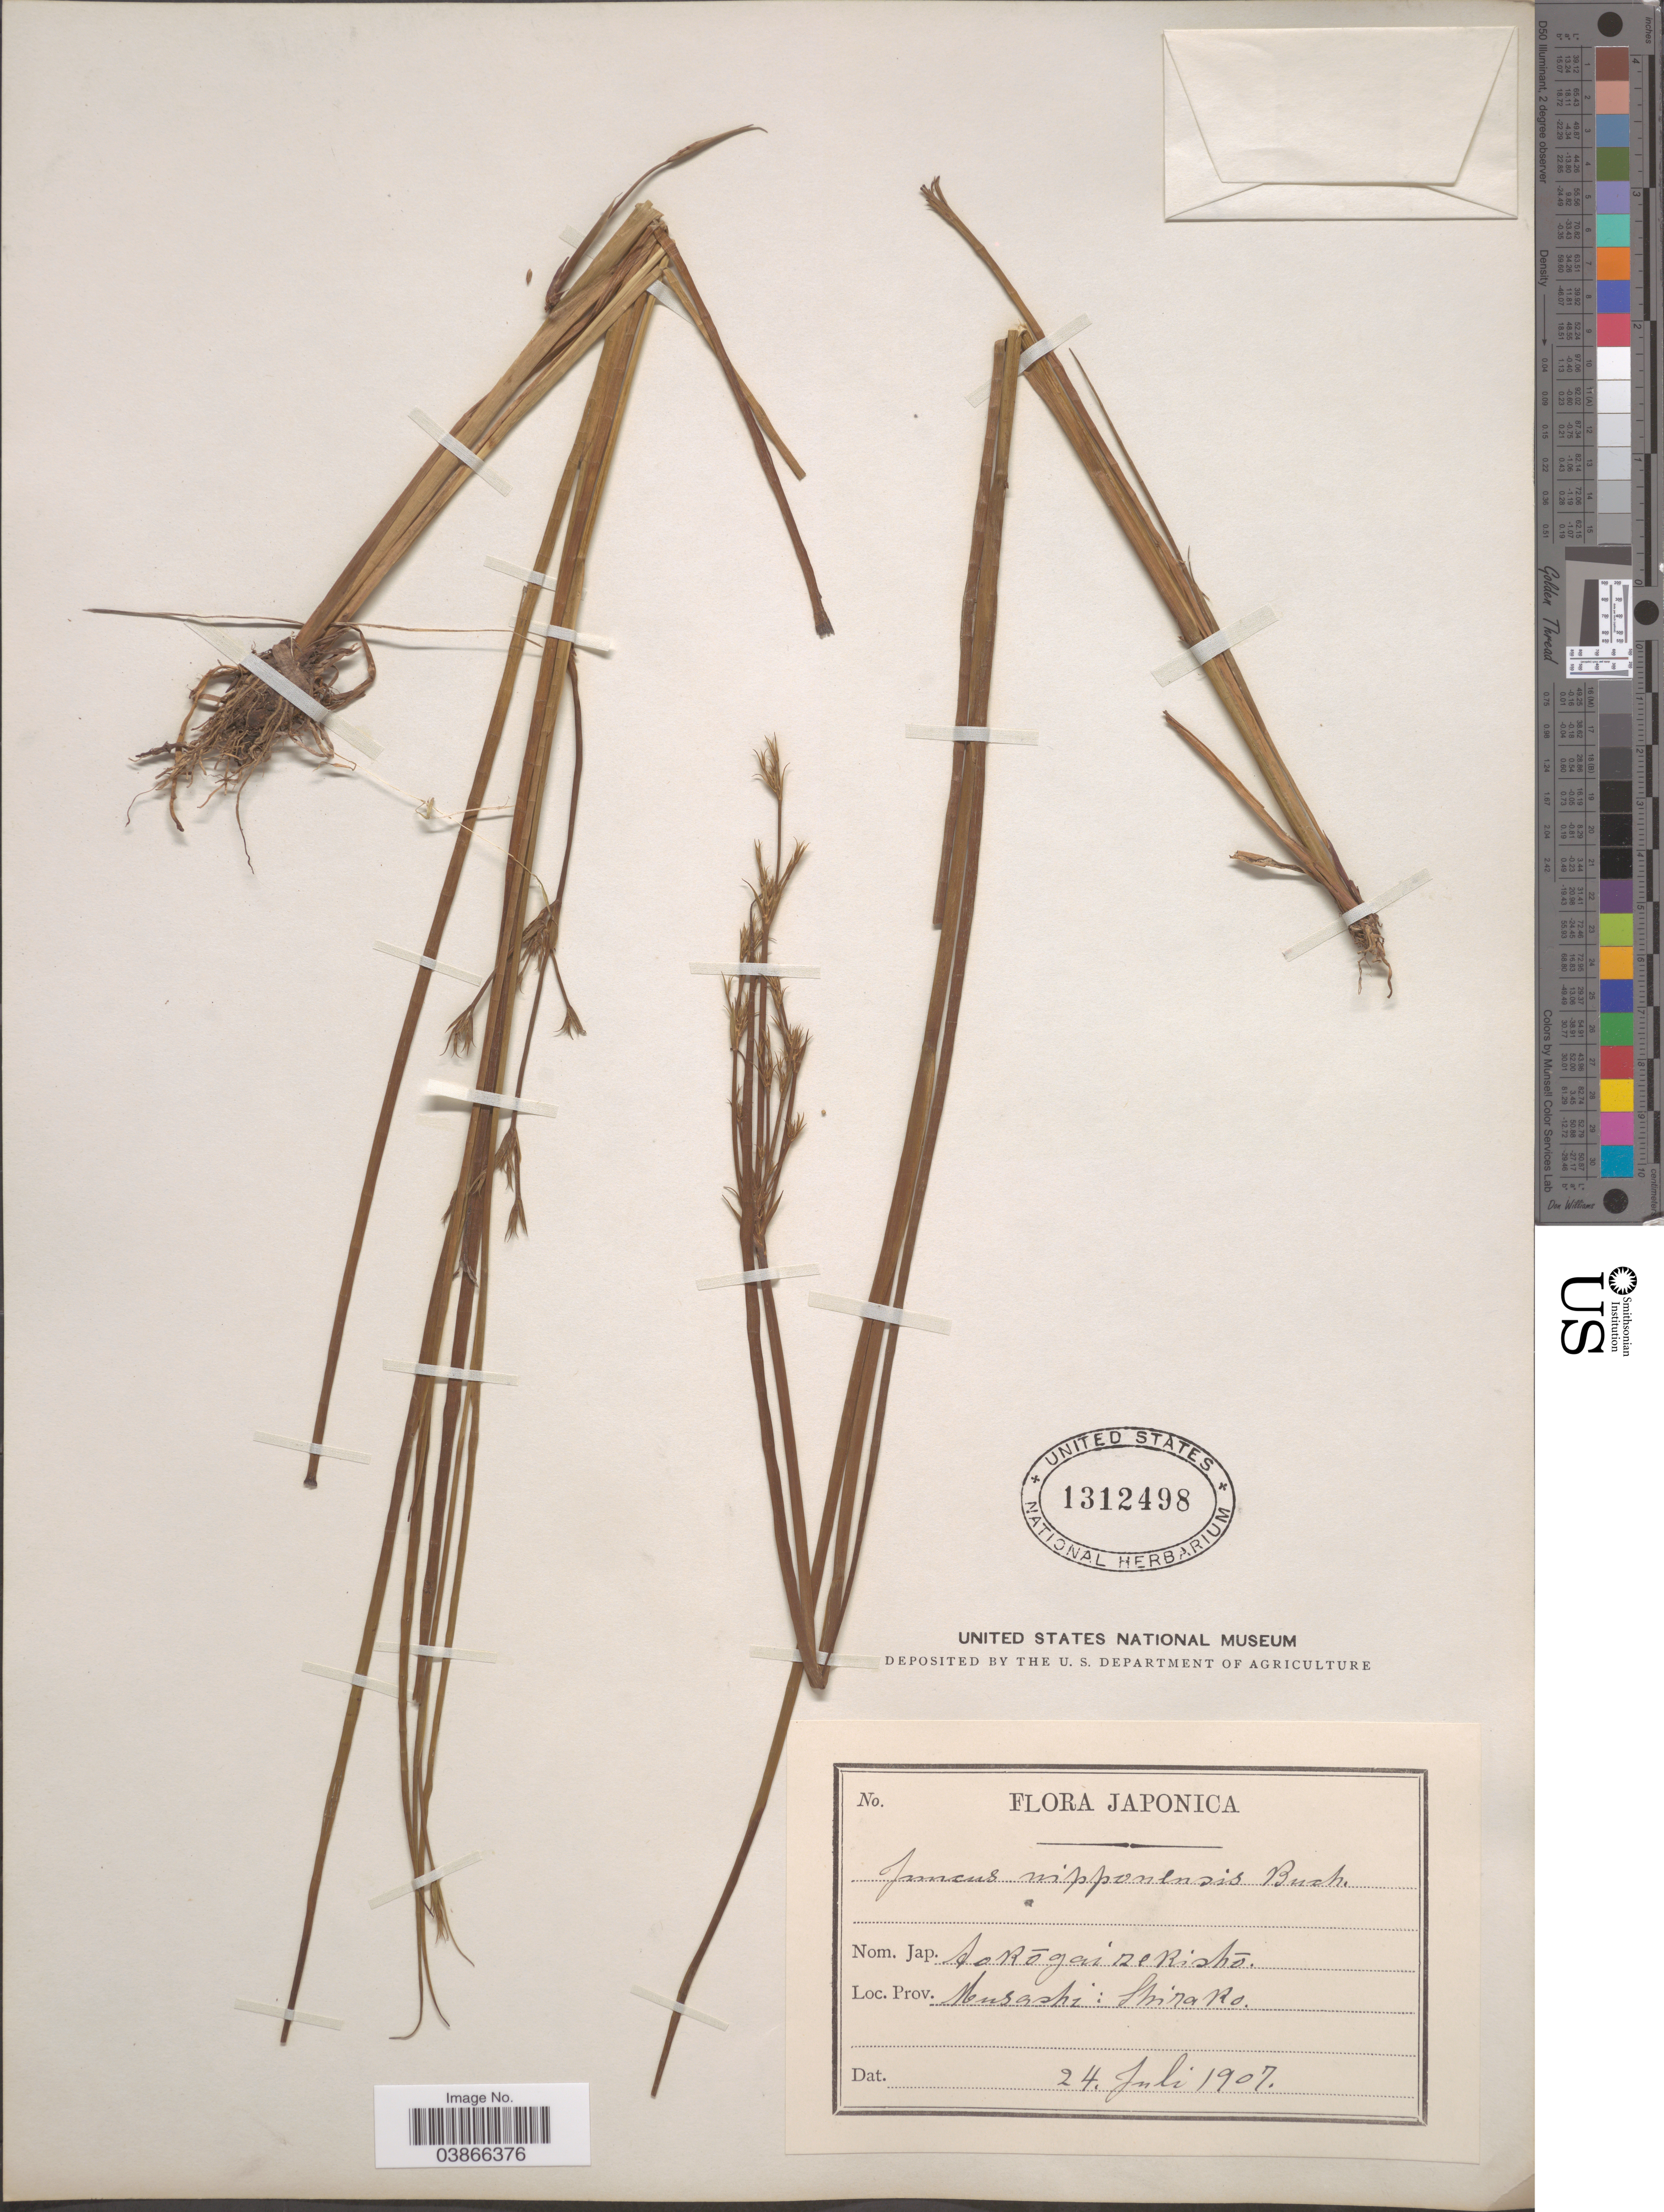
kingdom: Plantae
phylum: Tracheophyta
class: Liliopsida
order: Poales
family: Juncaceae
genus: Juncus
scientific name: Juncus niponensis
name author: Buchenau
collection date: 1907-07-24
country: Japan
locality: Prov. Musashi: Shirako.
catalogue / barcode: US 1312498